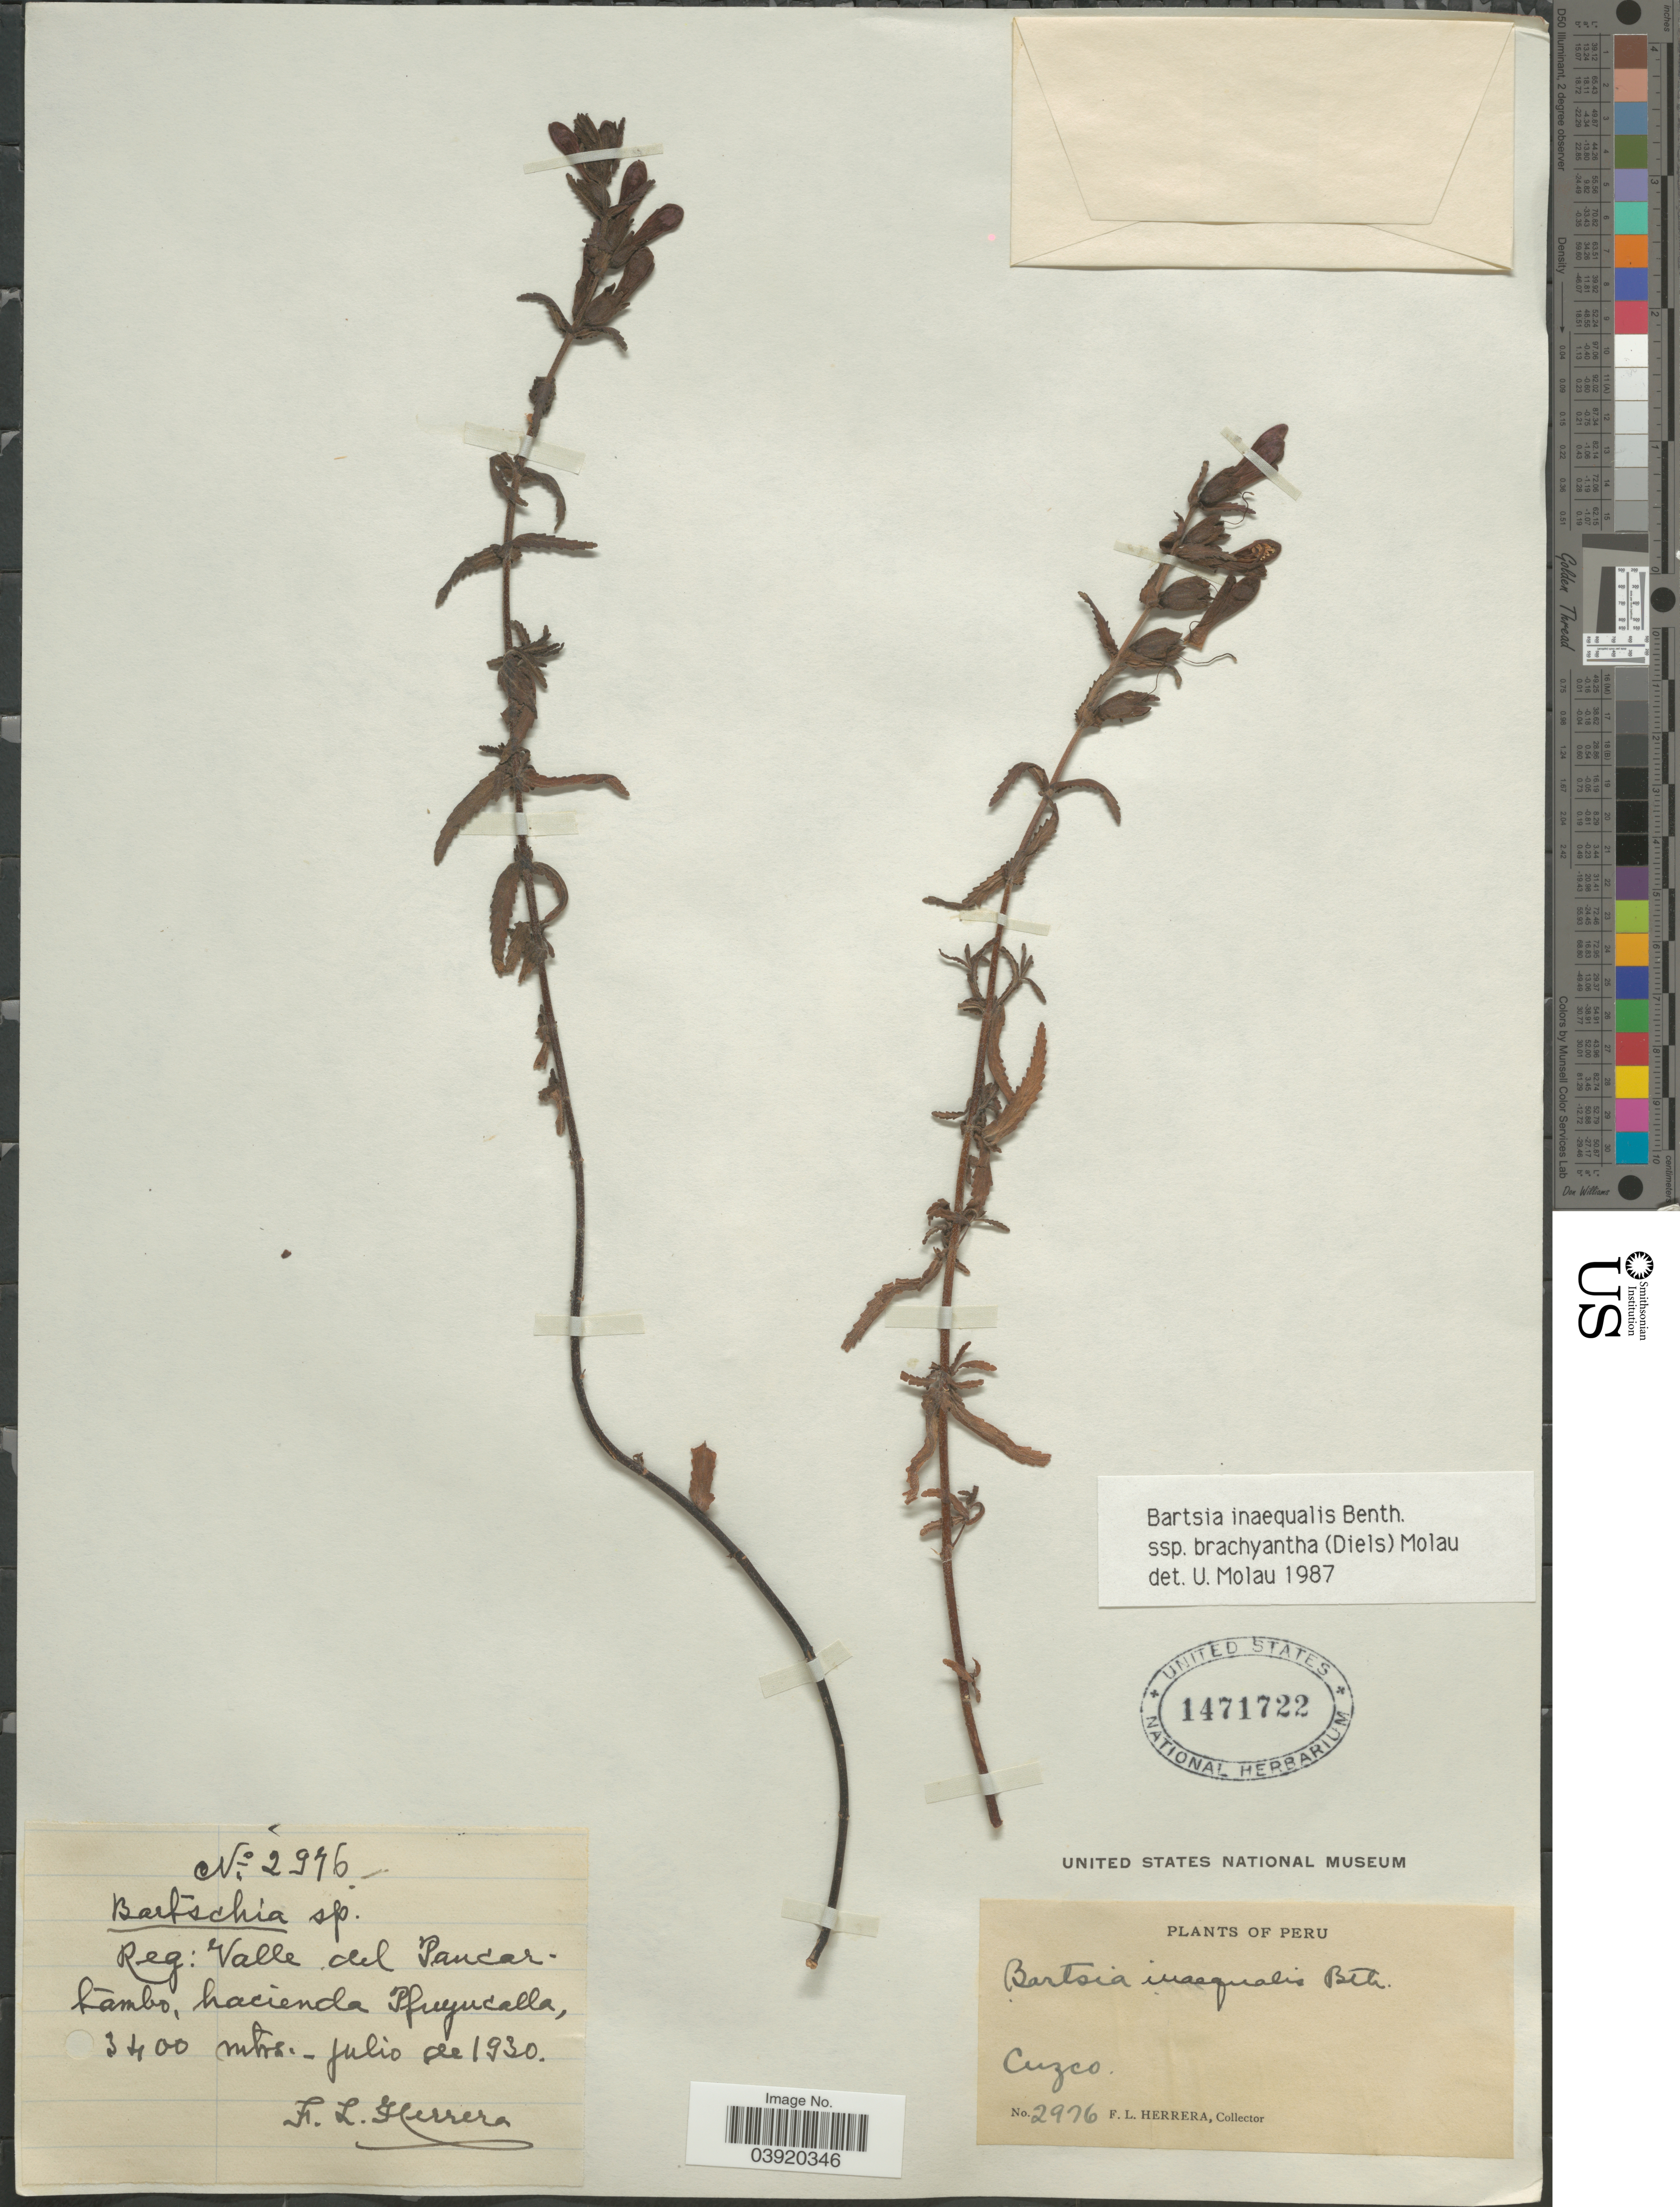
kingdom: Plantae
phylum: Tracheophyta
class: Magnoliopsida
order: Lamiales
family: Orobanchaceae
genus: Bartsia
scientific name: Bartsia inaequalis subsp. brachyantha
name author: (Diels) Molau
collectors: F. L. Herrera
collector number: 2976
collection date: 1930-07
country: Peru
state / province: Cusco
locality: Reg: Valle del Paucartambo, hacienda Huyucalla.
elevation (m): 3400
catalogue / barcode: US 1471722